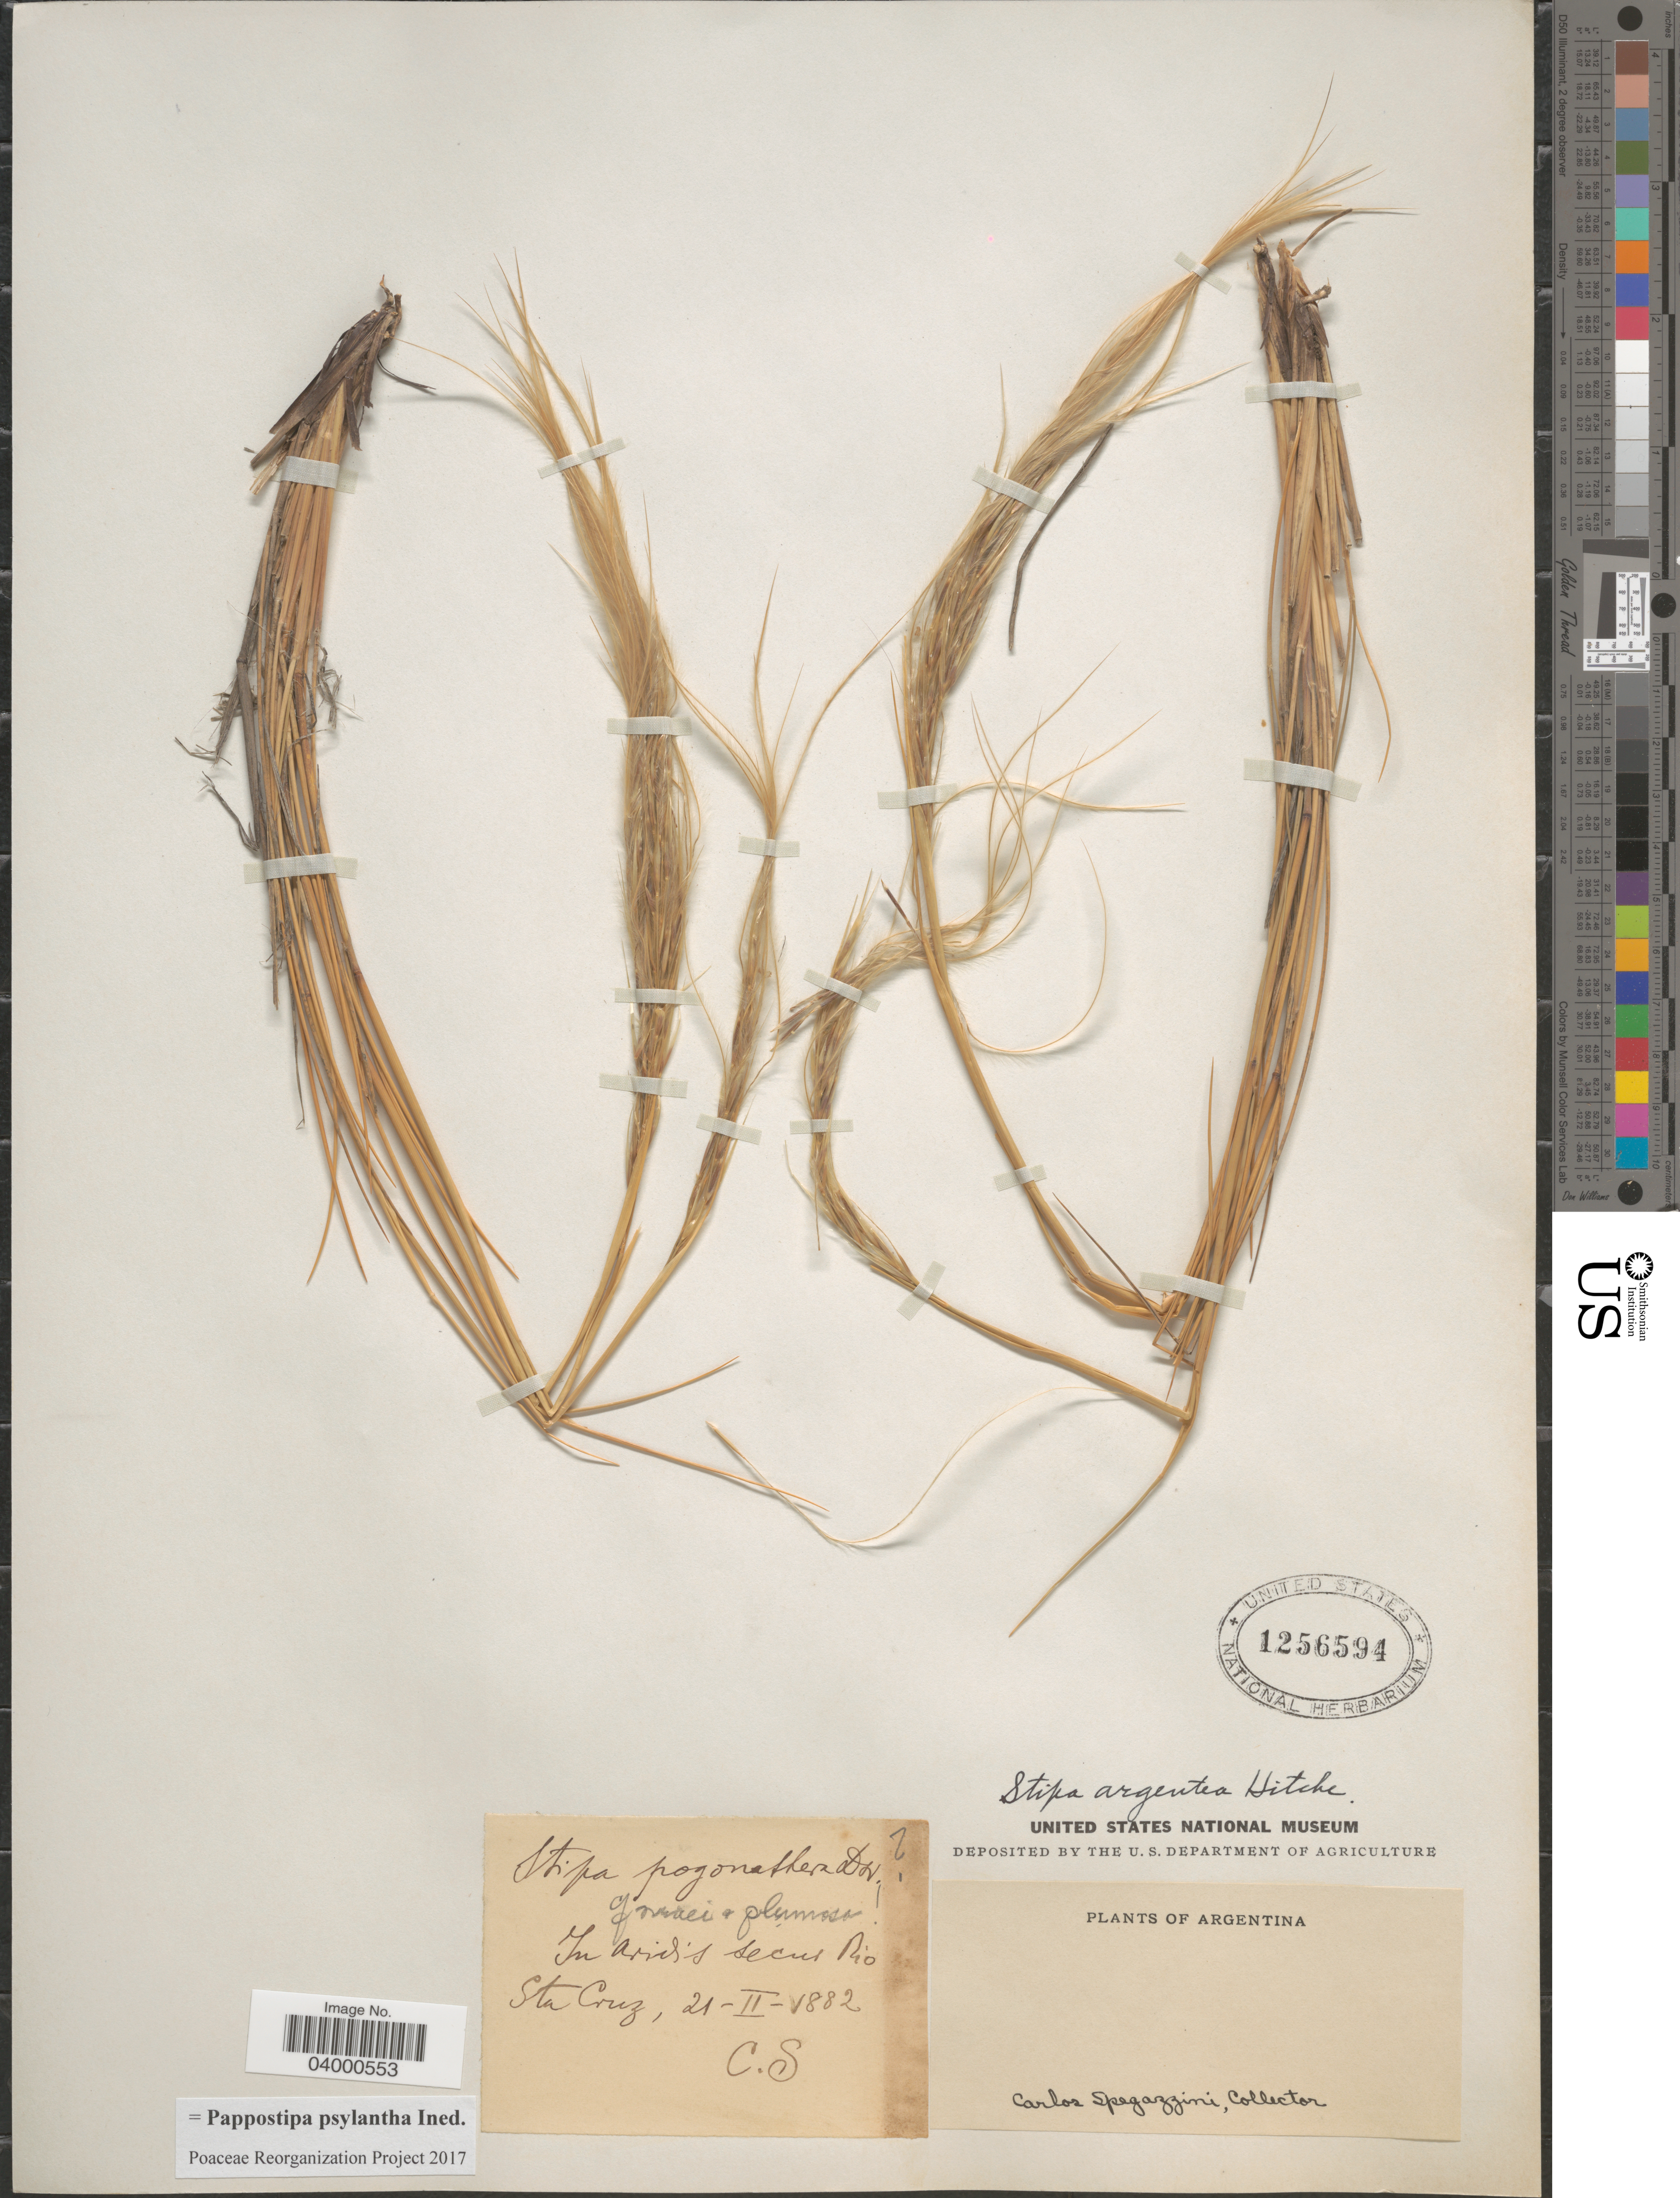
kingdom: Plantae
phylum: Tracheophyta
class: Liliopsida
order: Poales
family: Poaceae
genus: Pappostipa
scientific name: Pappostipa psylantha ined.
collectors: C. L. Spegazzini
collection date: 1882-02-21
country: Argentina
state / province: Santa Cruz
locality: In aridis secus Rio Sta Cruz.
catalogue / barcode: US 1256594